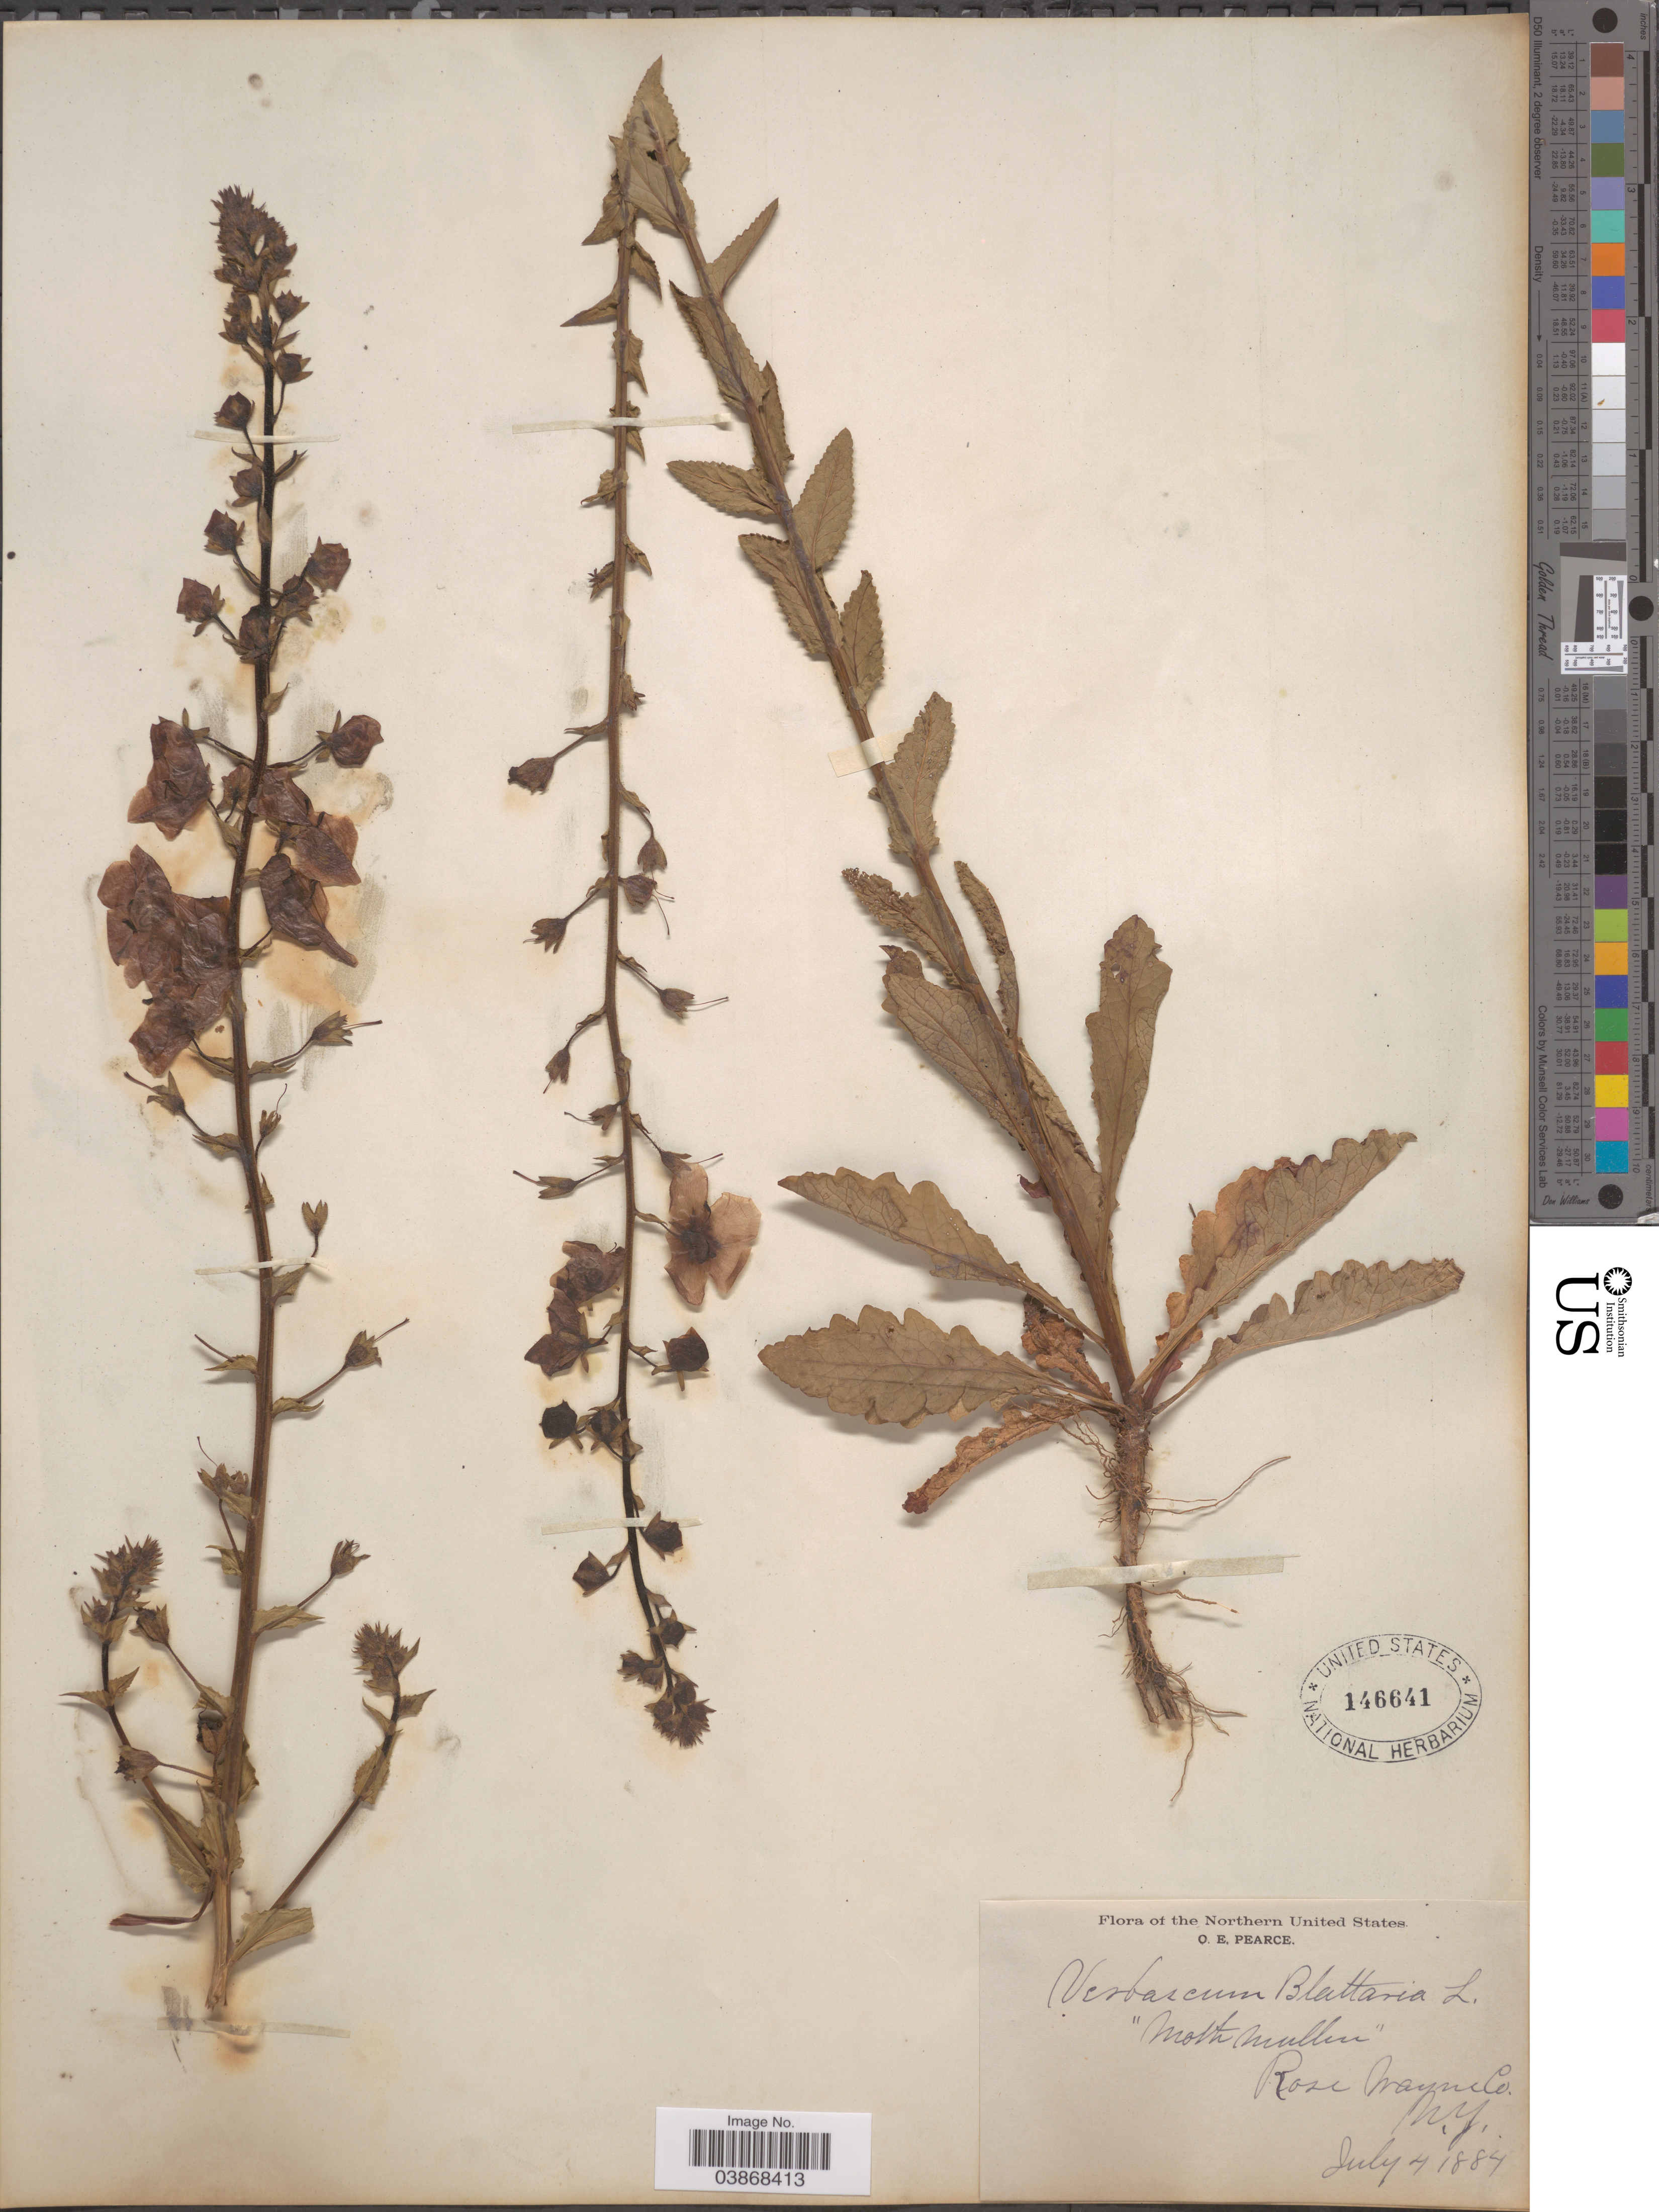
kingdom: Plantae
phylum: Tracheophyta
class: Magnoliopsida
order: Lamiales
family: Scrophulariaceae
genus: Verbascum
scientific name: Verbascum blattaria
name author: L.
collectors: O. E. Pearce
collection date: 1884-07-04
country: United States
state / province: New York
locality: The Northern United States. Rose Wayne Co.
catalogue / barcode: US 146641